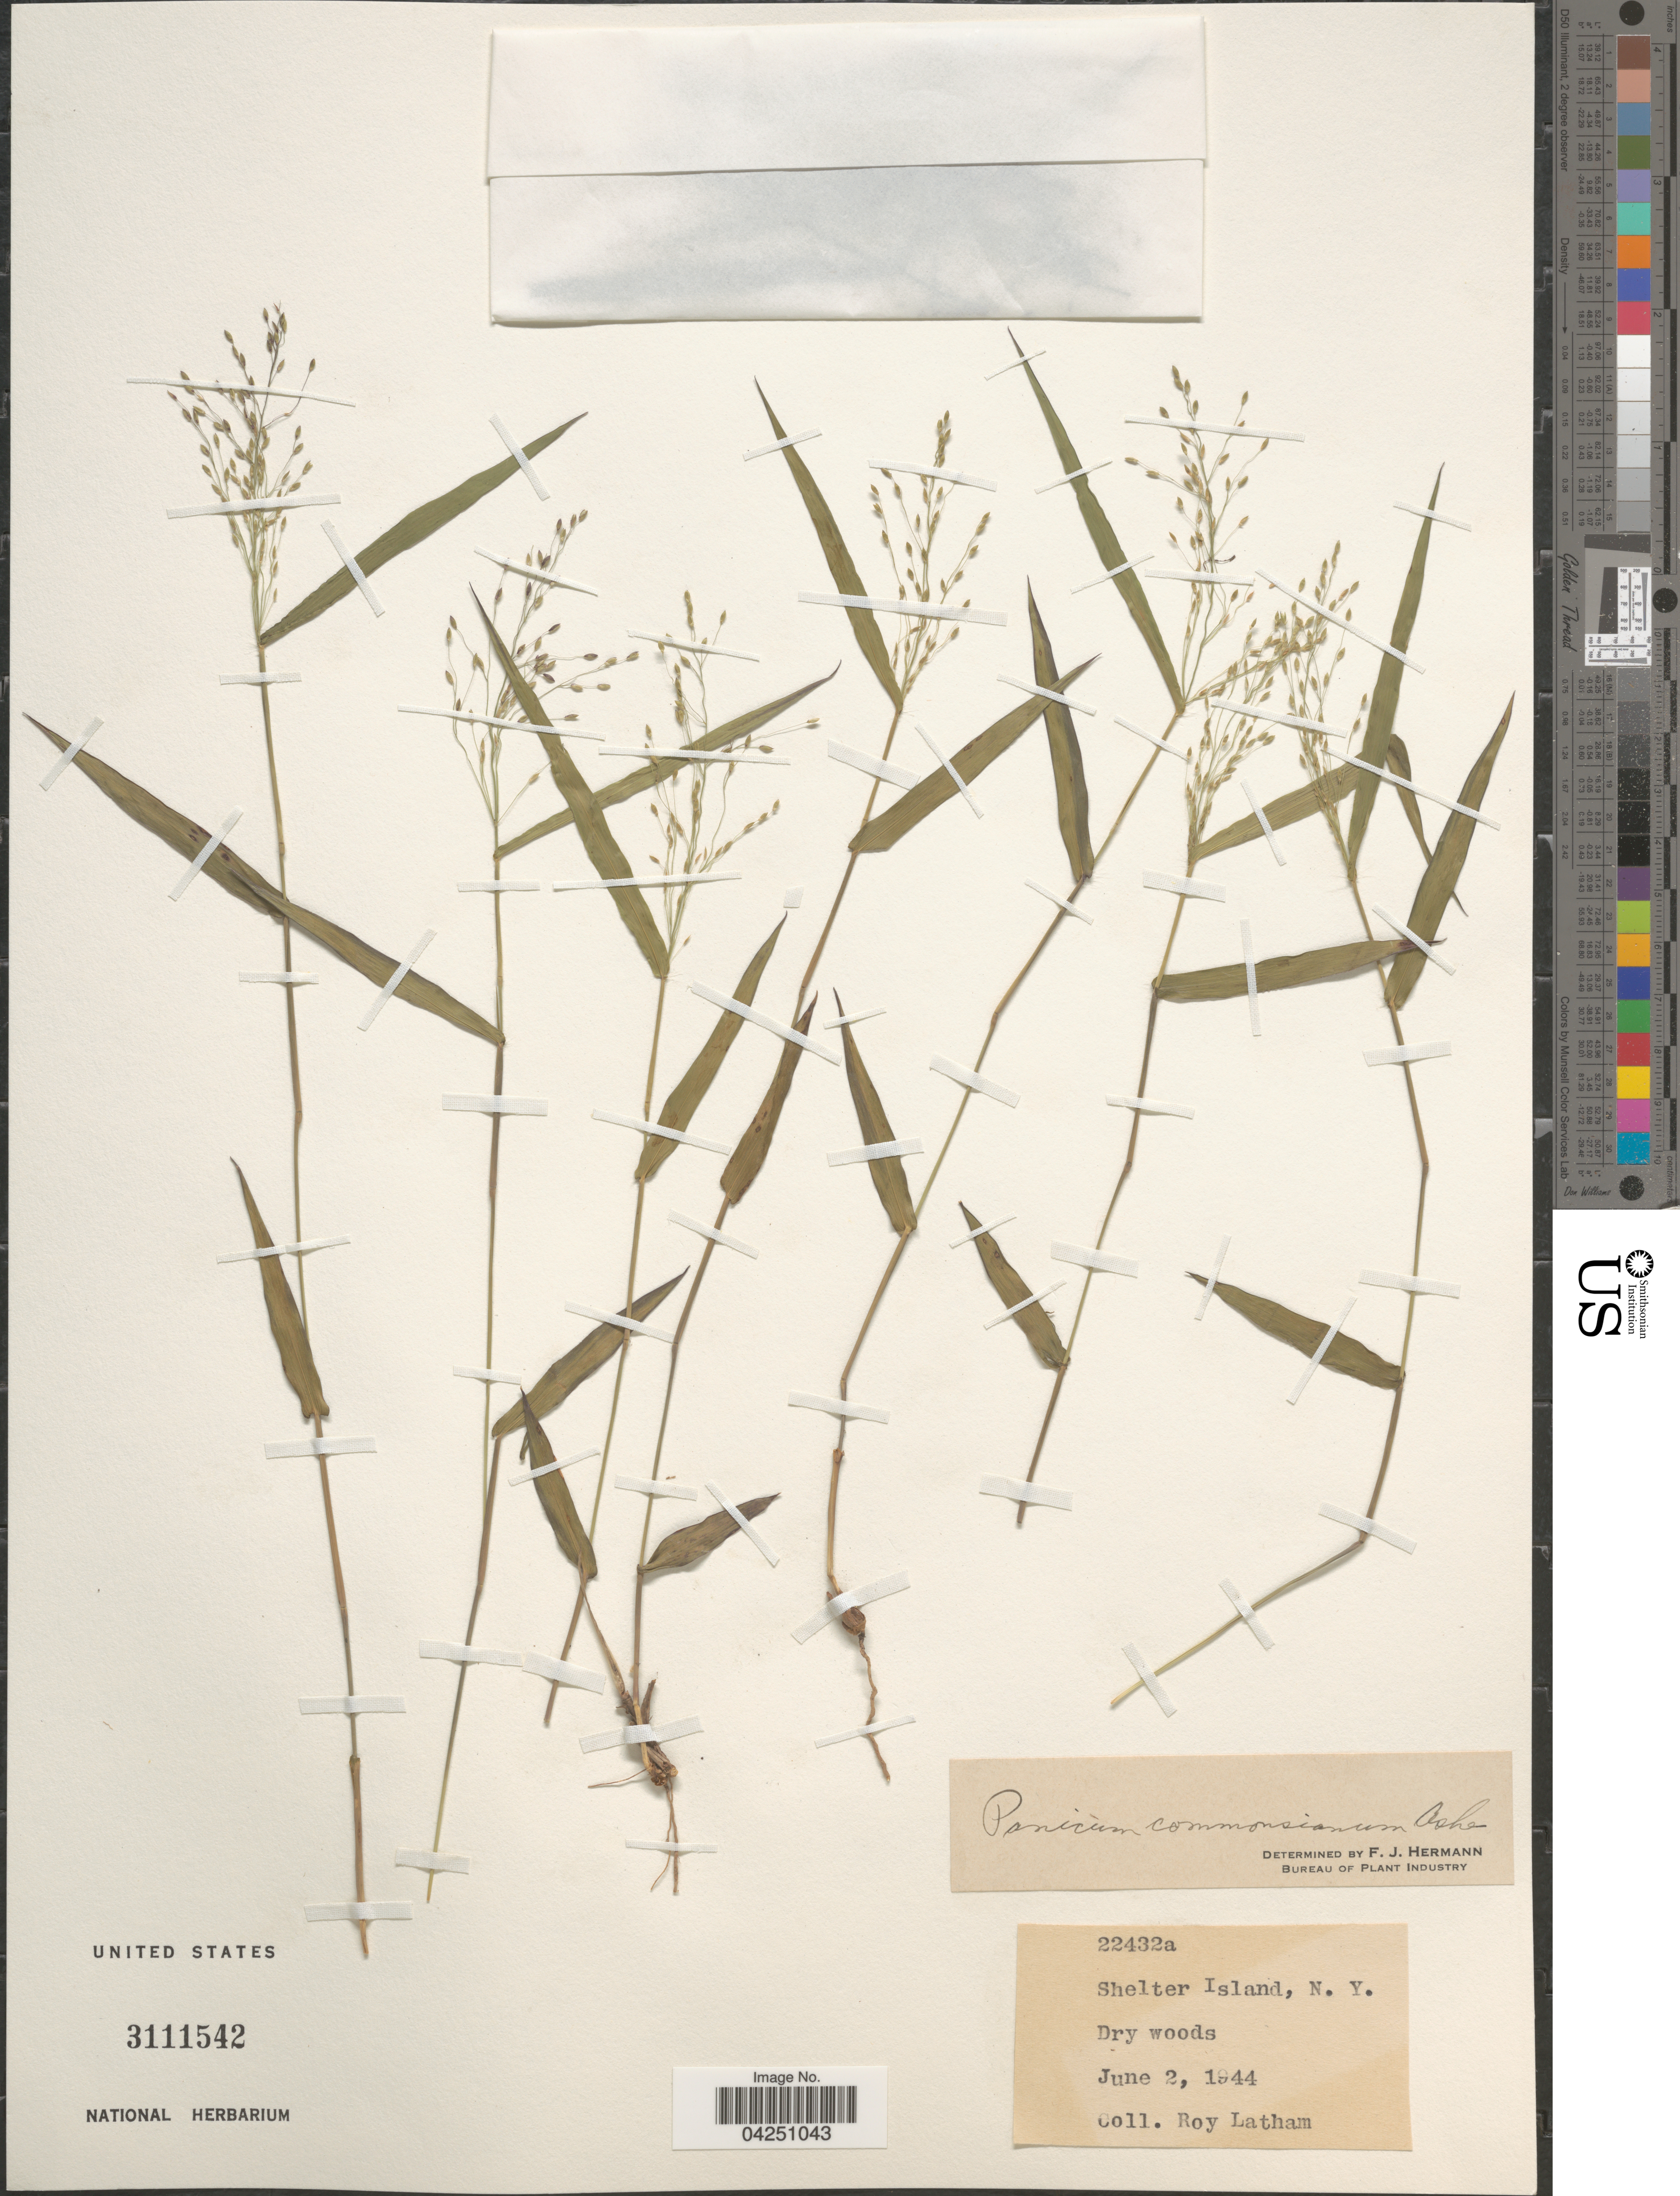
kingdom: Plantae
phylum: Tracheophyta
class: Liliopsida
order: Poales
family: Poaceae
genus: Dichanthelium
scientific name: Dichanthelium acuminatum var. acuminatum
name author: (Sw.) Gould & C.A. Clark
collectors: R. Latham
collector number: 22432a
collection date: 1944-06-02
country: United States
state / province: New York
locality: Shelter Island.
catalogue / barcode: US 3111542